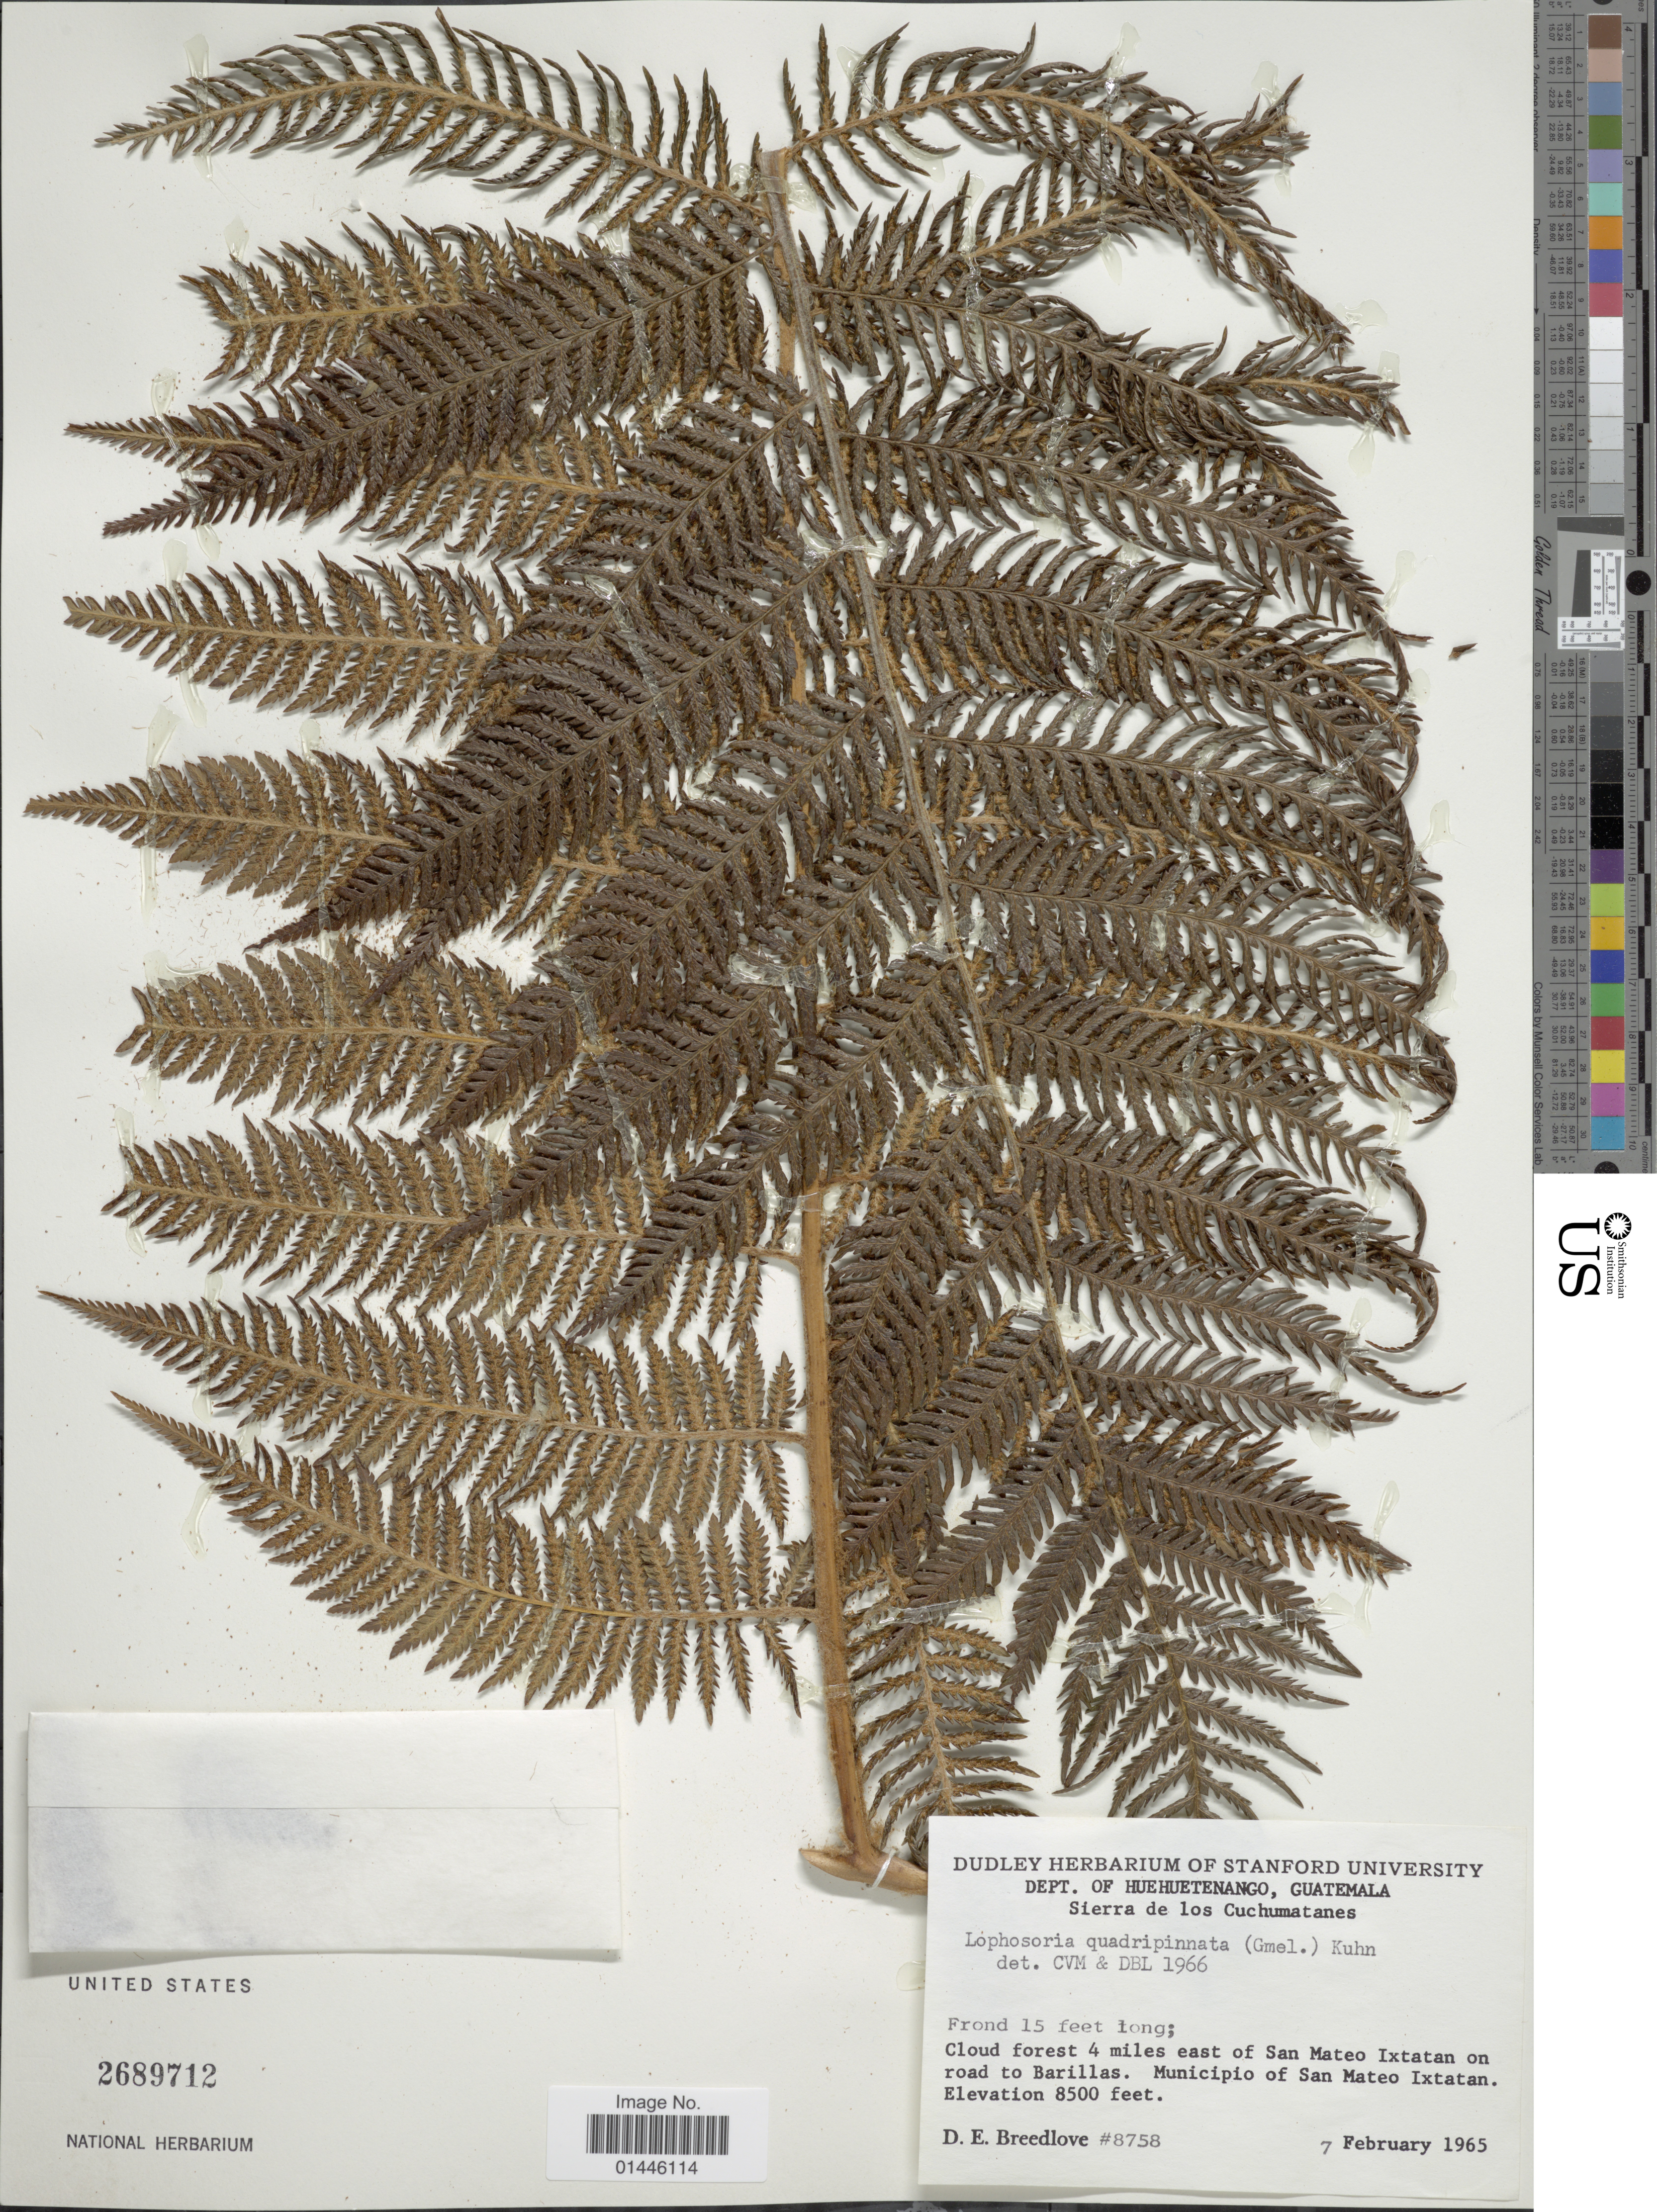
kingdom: Plantae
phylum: Tracheophyta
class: Polypodiopsida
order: Cyatheales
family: Dicksoniaceae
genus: Lophosoria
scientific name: Lophosoria quadripinnata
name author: (J.F. Gmel.) C. Chr.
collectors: D. E. Breedlove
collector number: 8758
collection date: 1965-02-07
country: Guatemala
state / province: Huehuetenango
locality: Sierra de los Cuchumatanes. 4 miles east of San Mateo Ixtatan on road to Barillas. Municipio of San Mateo Ixtatan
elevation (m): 2591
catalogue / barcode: US 2689712